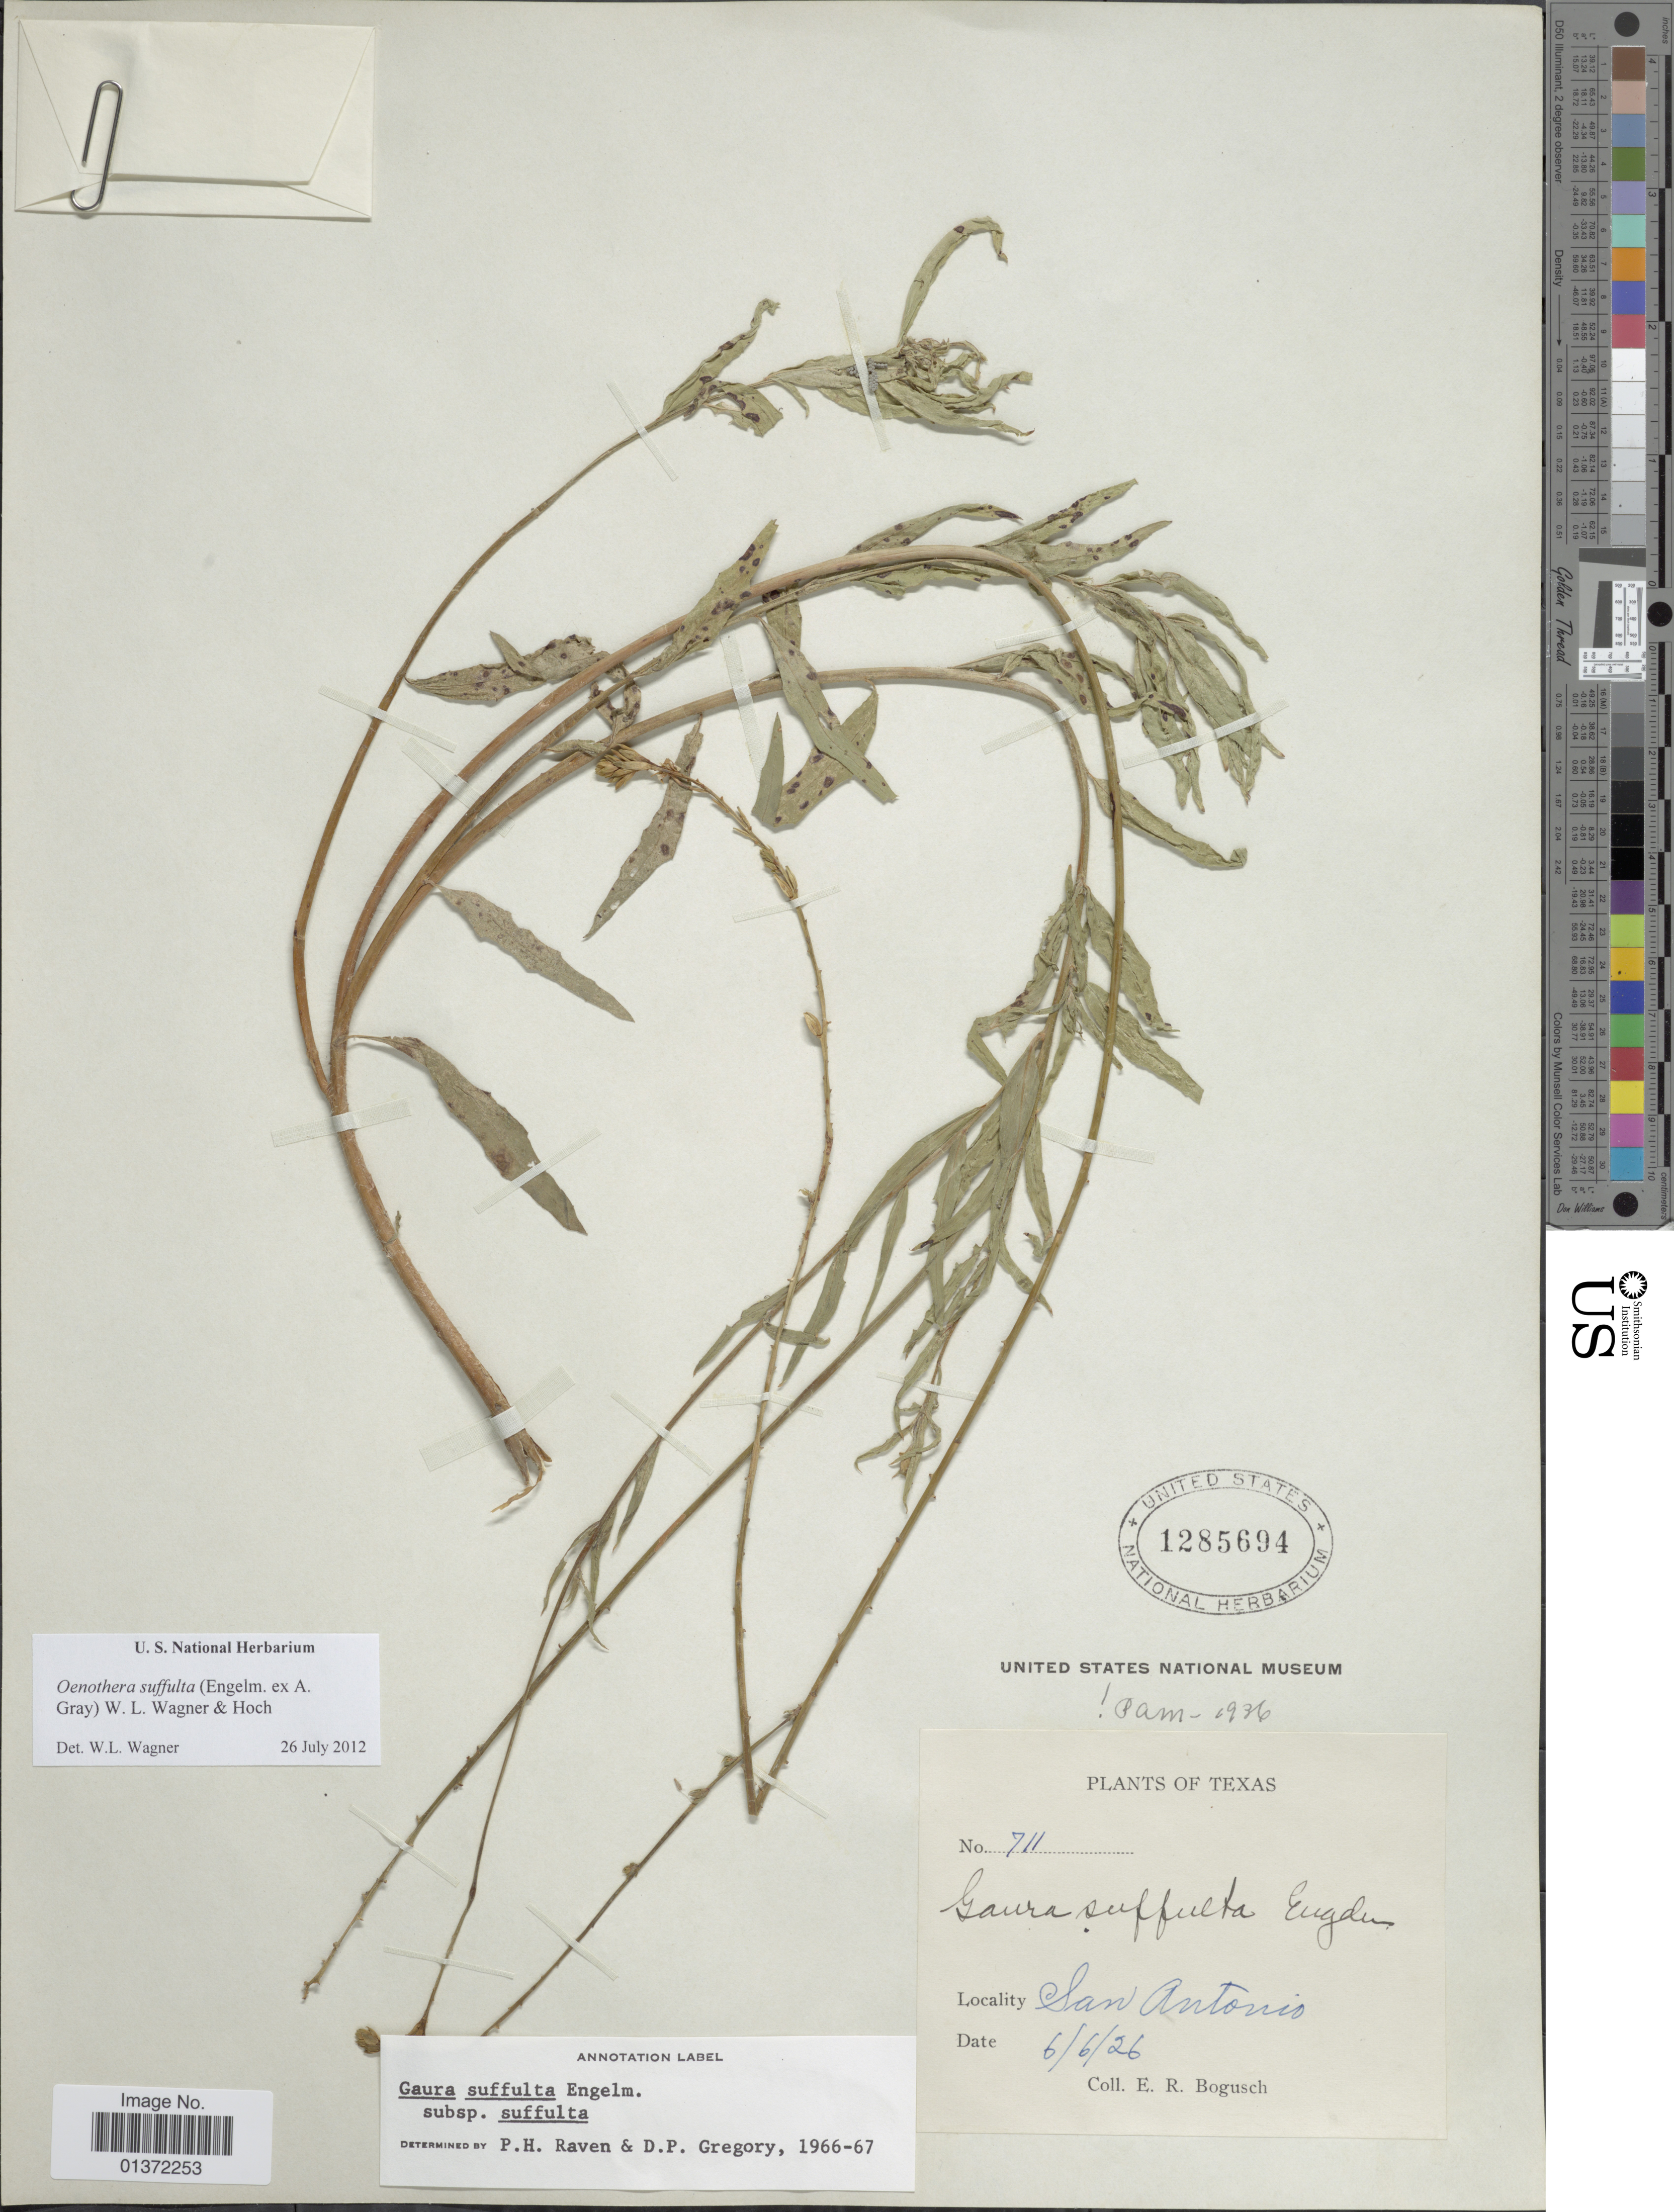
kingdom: Plantae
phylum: Tracheophyta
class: Magnoliopsida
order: Myrtales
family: Onagraceae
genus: Oenothera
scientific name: Oenothera suffulta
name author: (Engelm. ex A. Gray) W.L. Wagner & Hoch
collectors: E. Bogusch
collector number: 711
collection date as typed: Transcribed d/m/y: 6/6/26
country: United States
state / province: Texas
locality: San Antonio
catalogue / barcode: US 1285694